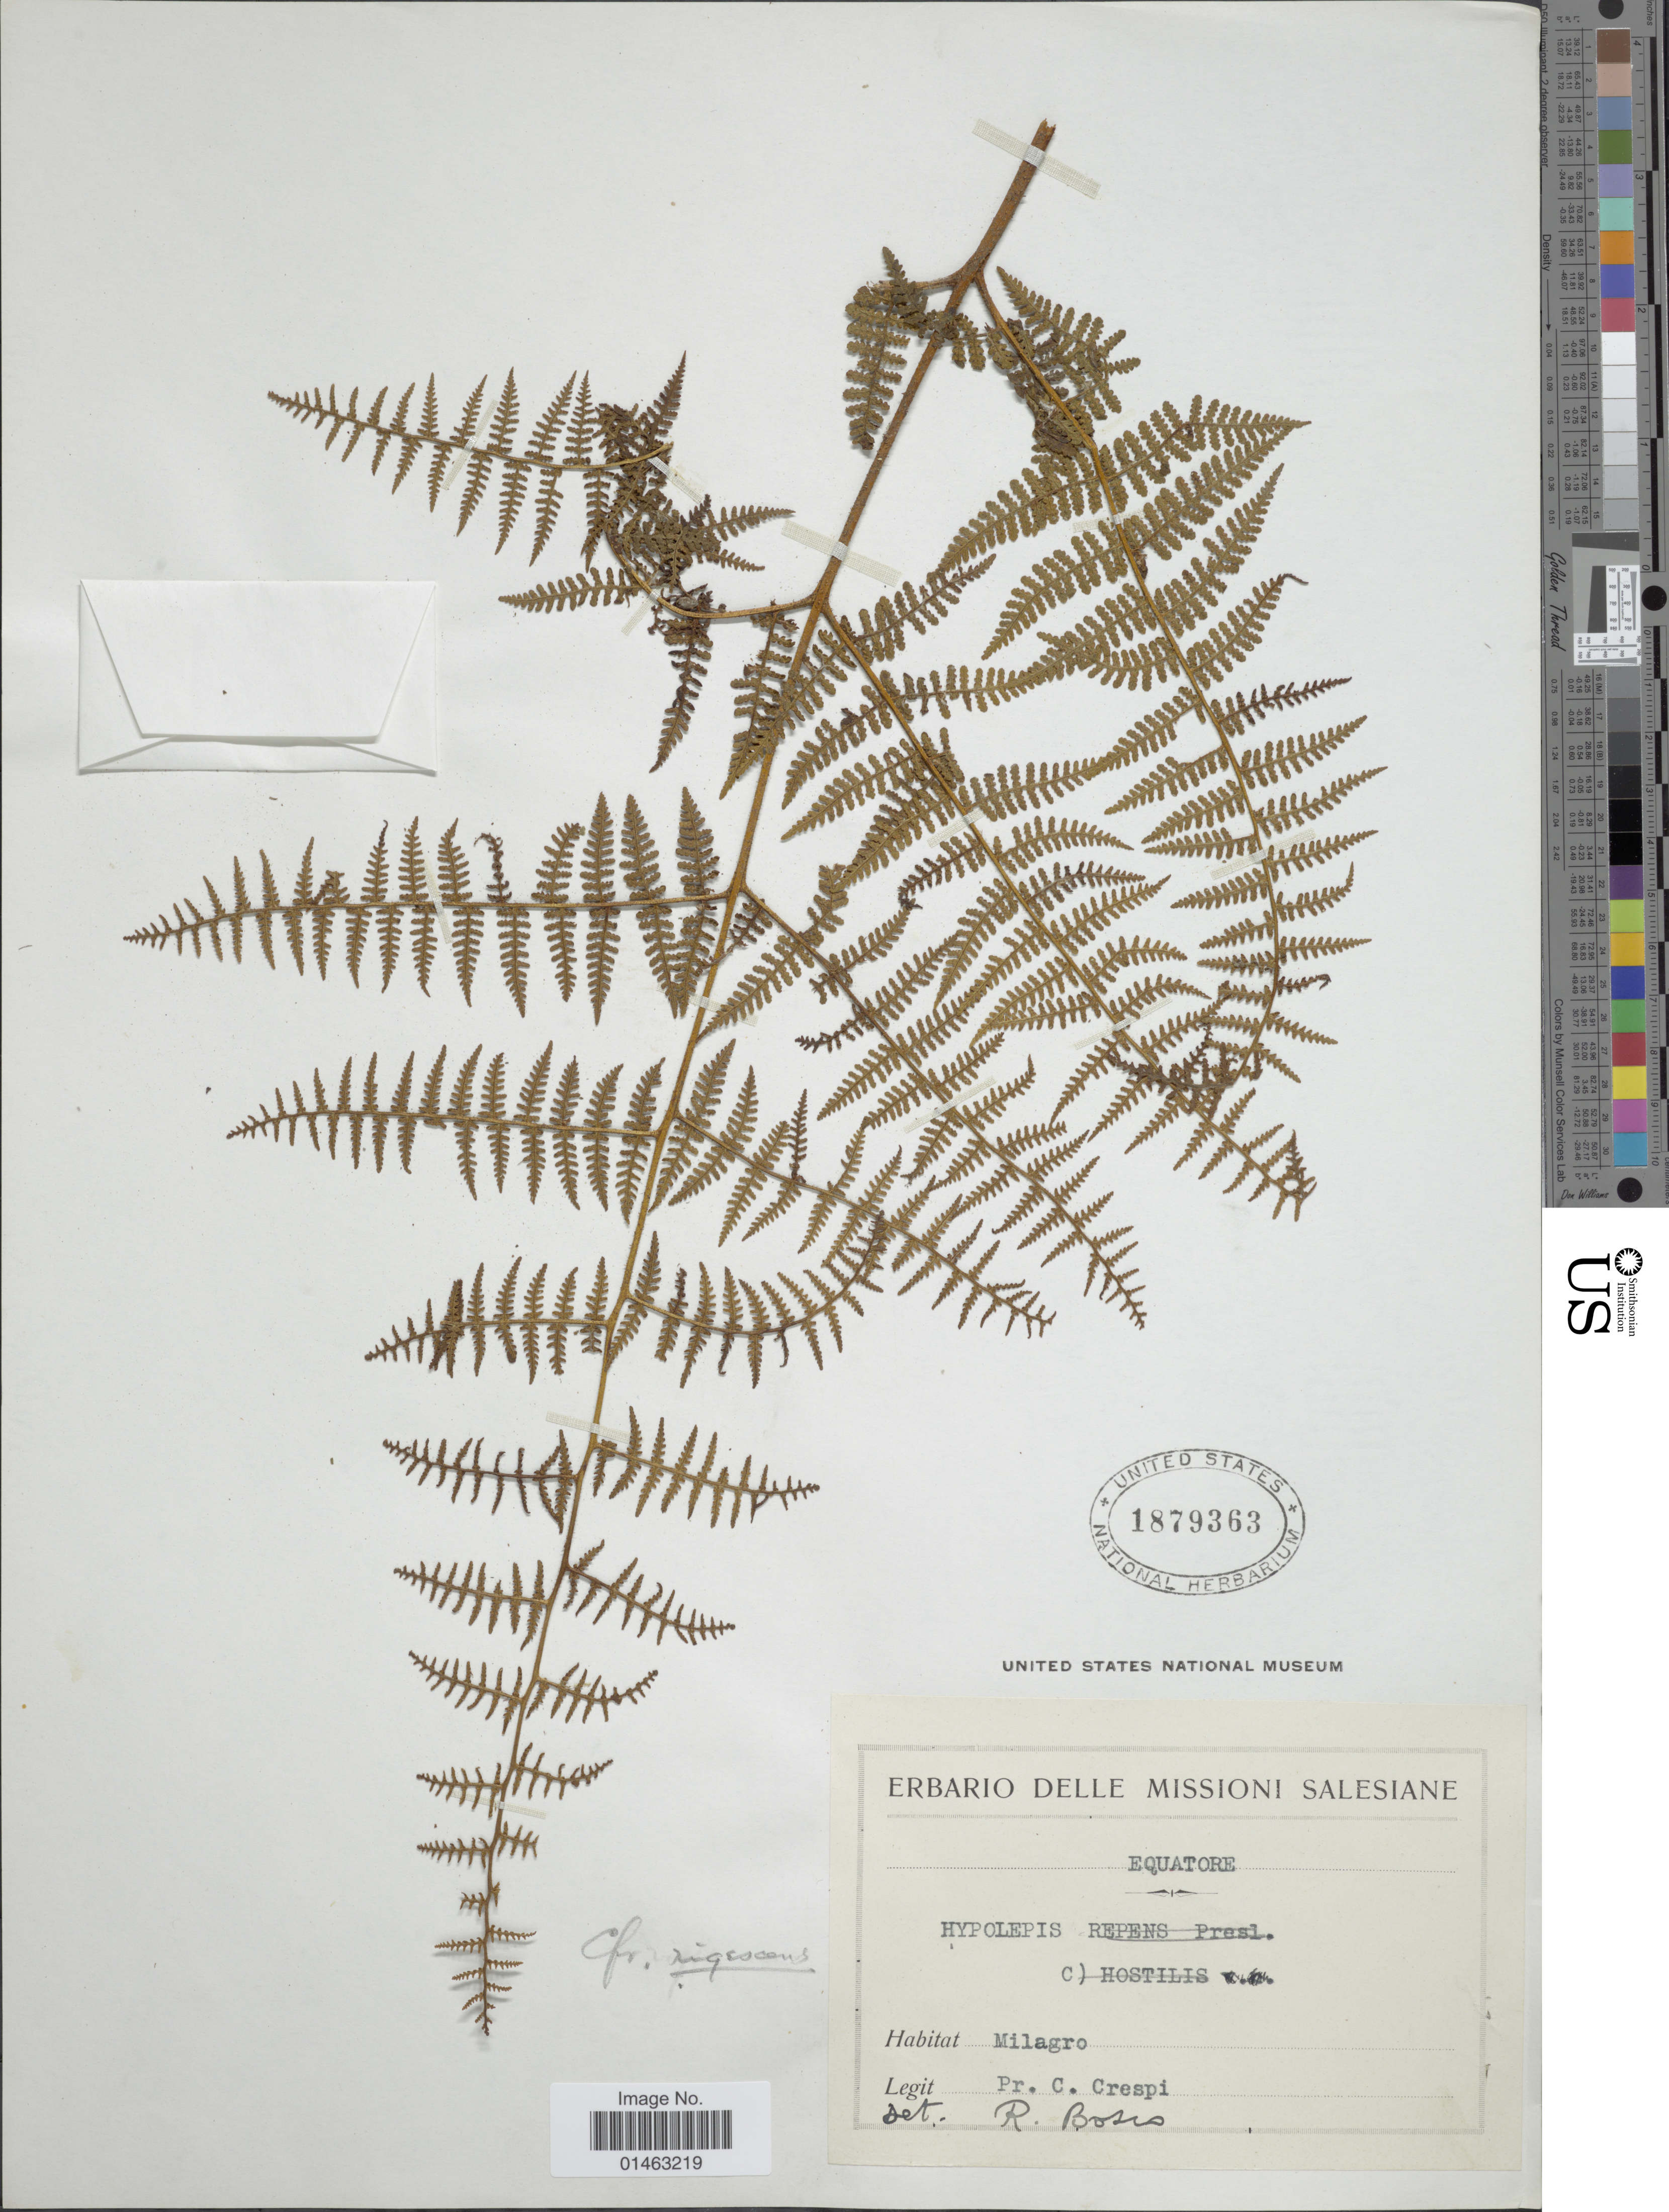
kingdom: Plantae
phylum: Tracheophyta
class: Polypodiopsida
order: Polypodiales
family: Dennstaedtiaceae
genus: Hypolepis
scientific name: Hypolepis viscosa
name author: H. Karst.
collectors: C. Crespi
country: Ecuador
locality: Milagro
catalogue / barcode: US 1879363